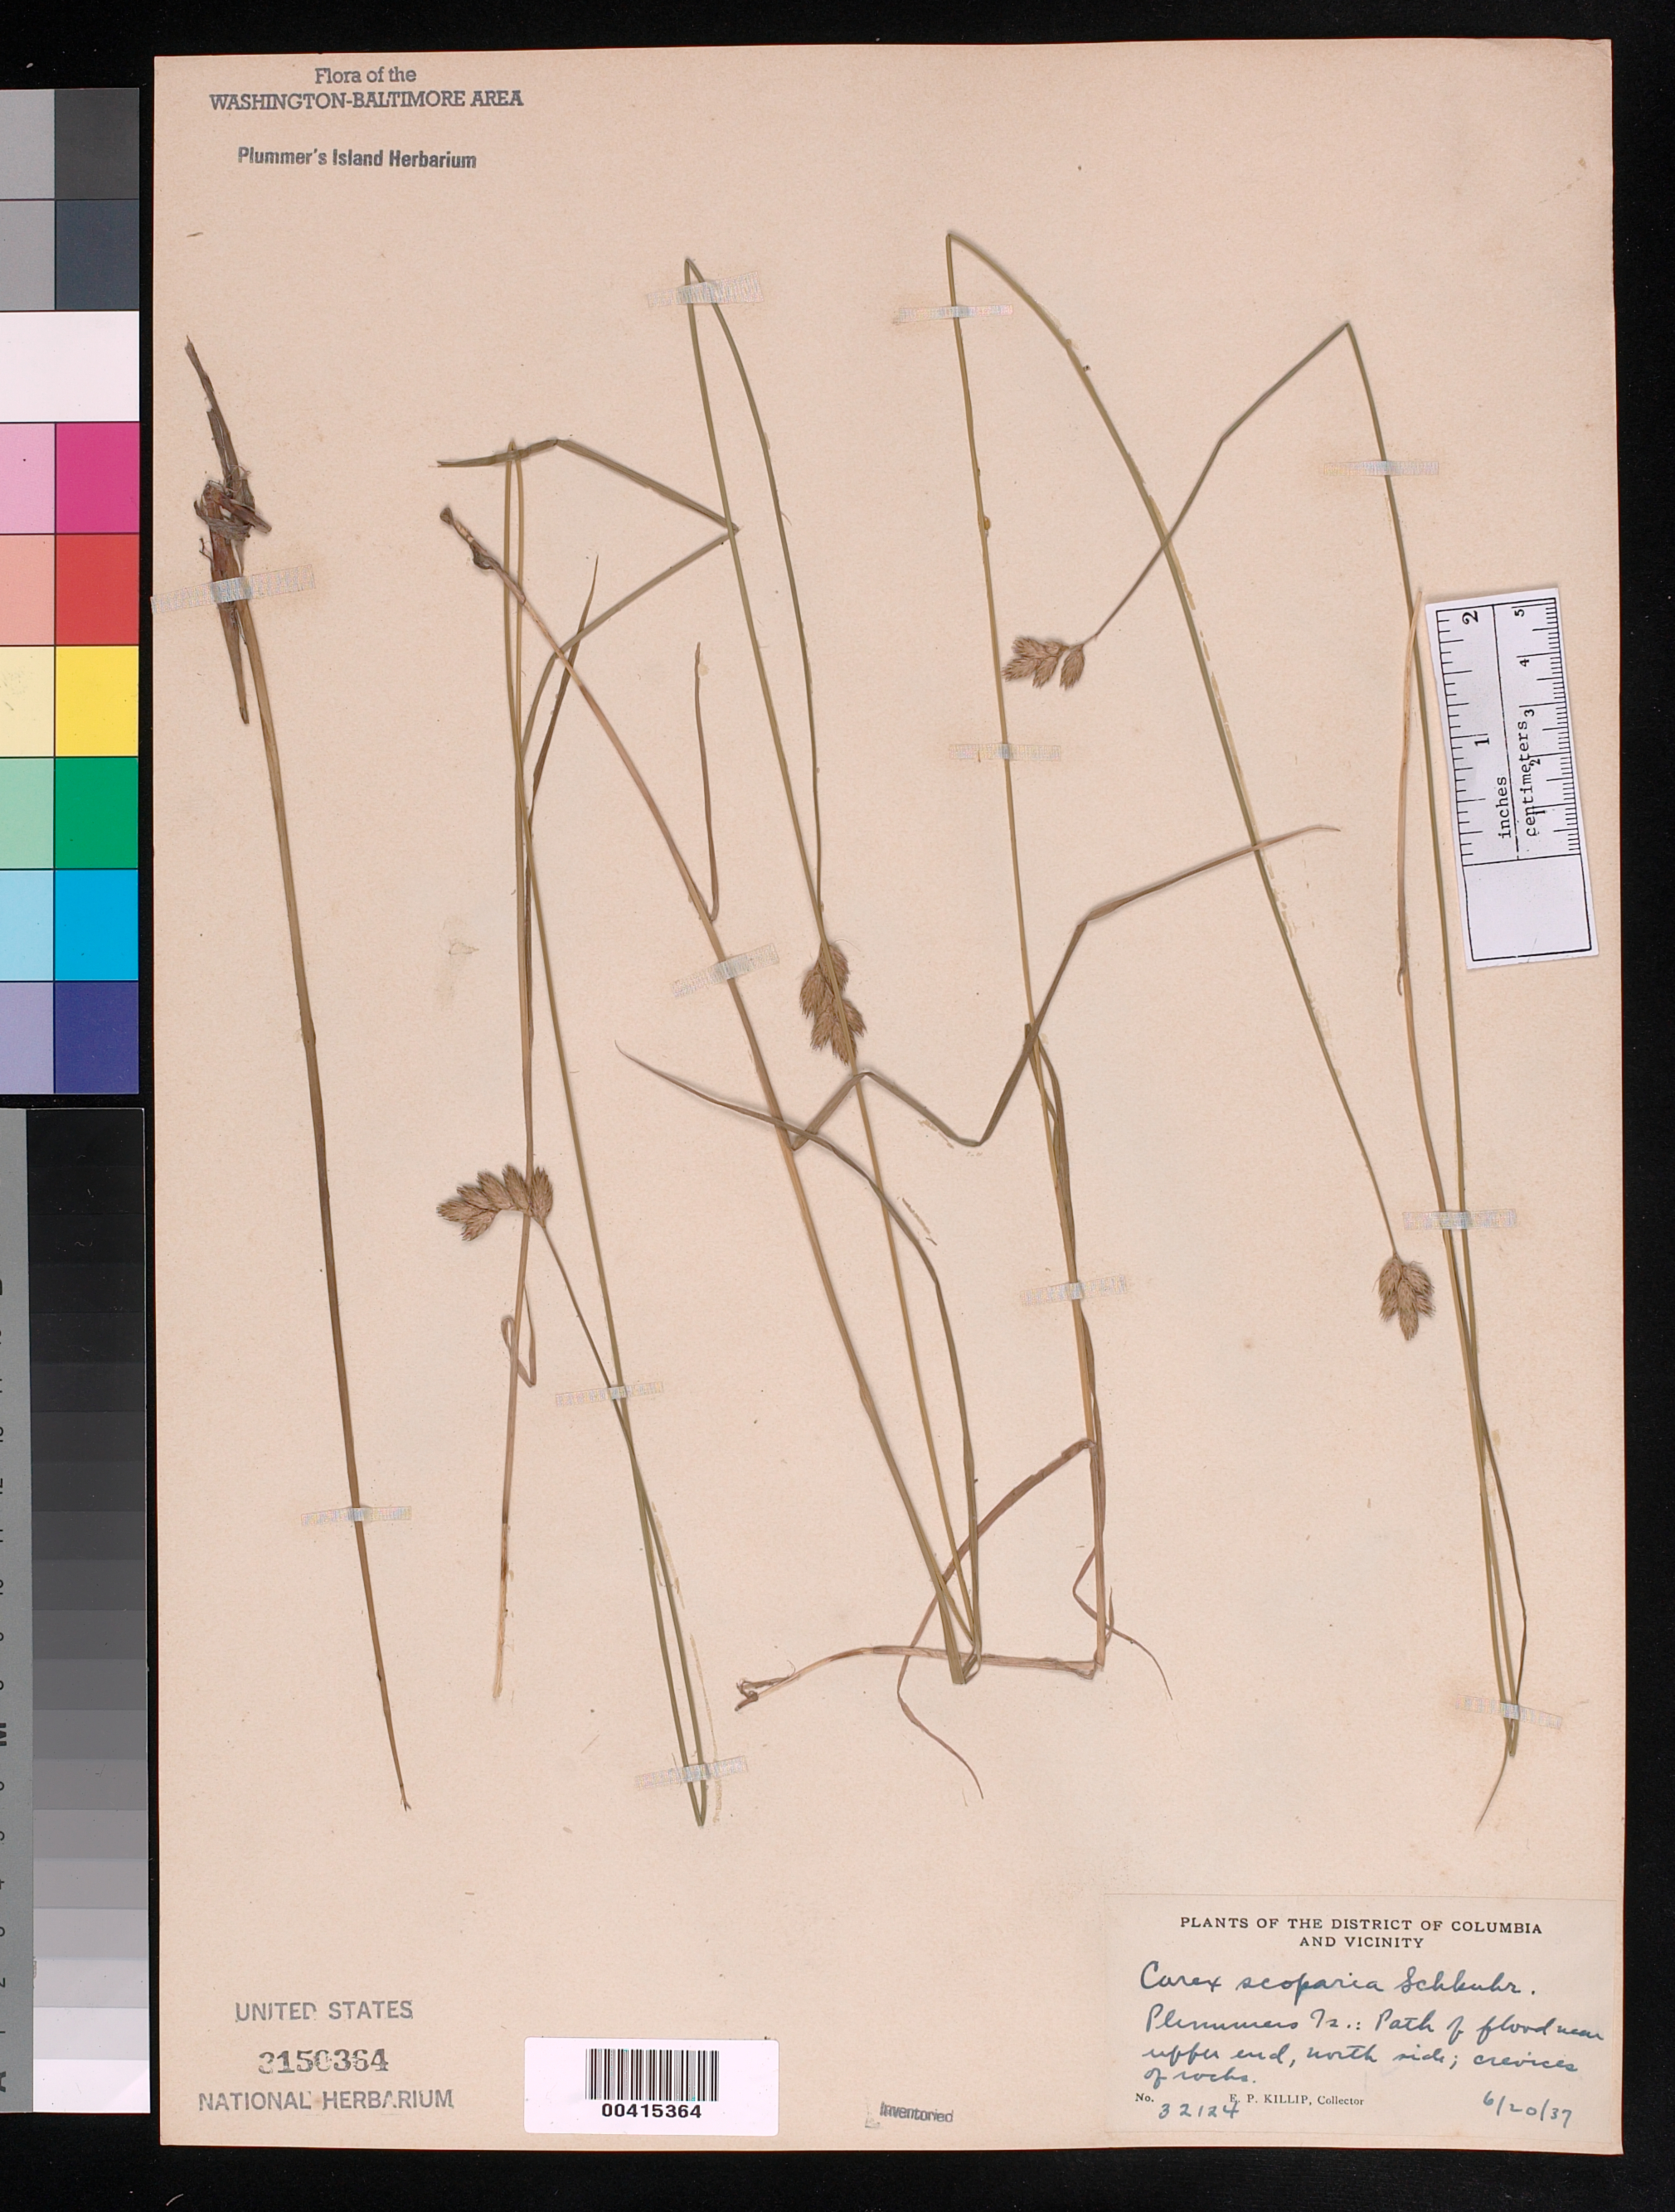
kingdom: Plantae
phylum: Tracheophyta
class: Liliopsida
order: Poales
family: Cyperaceae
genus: Carex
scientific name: Carex scoparia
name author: Schkuhr ex Willd.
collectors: E. P. Killip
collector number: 32124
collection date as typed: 20 Jun 1937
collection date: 1937-06-20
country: United States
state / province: Maryland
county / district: Montgomery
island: Plummers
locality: Plummer's Island; path of flood near upper end, north side Plummers Island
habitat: Crevices of rocks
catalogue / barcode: US 3150364